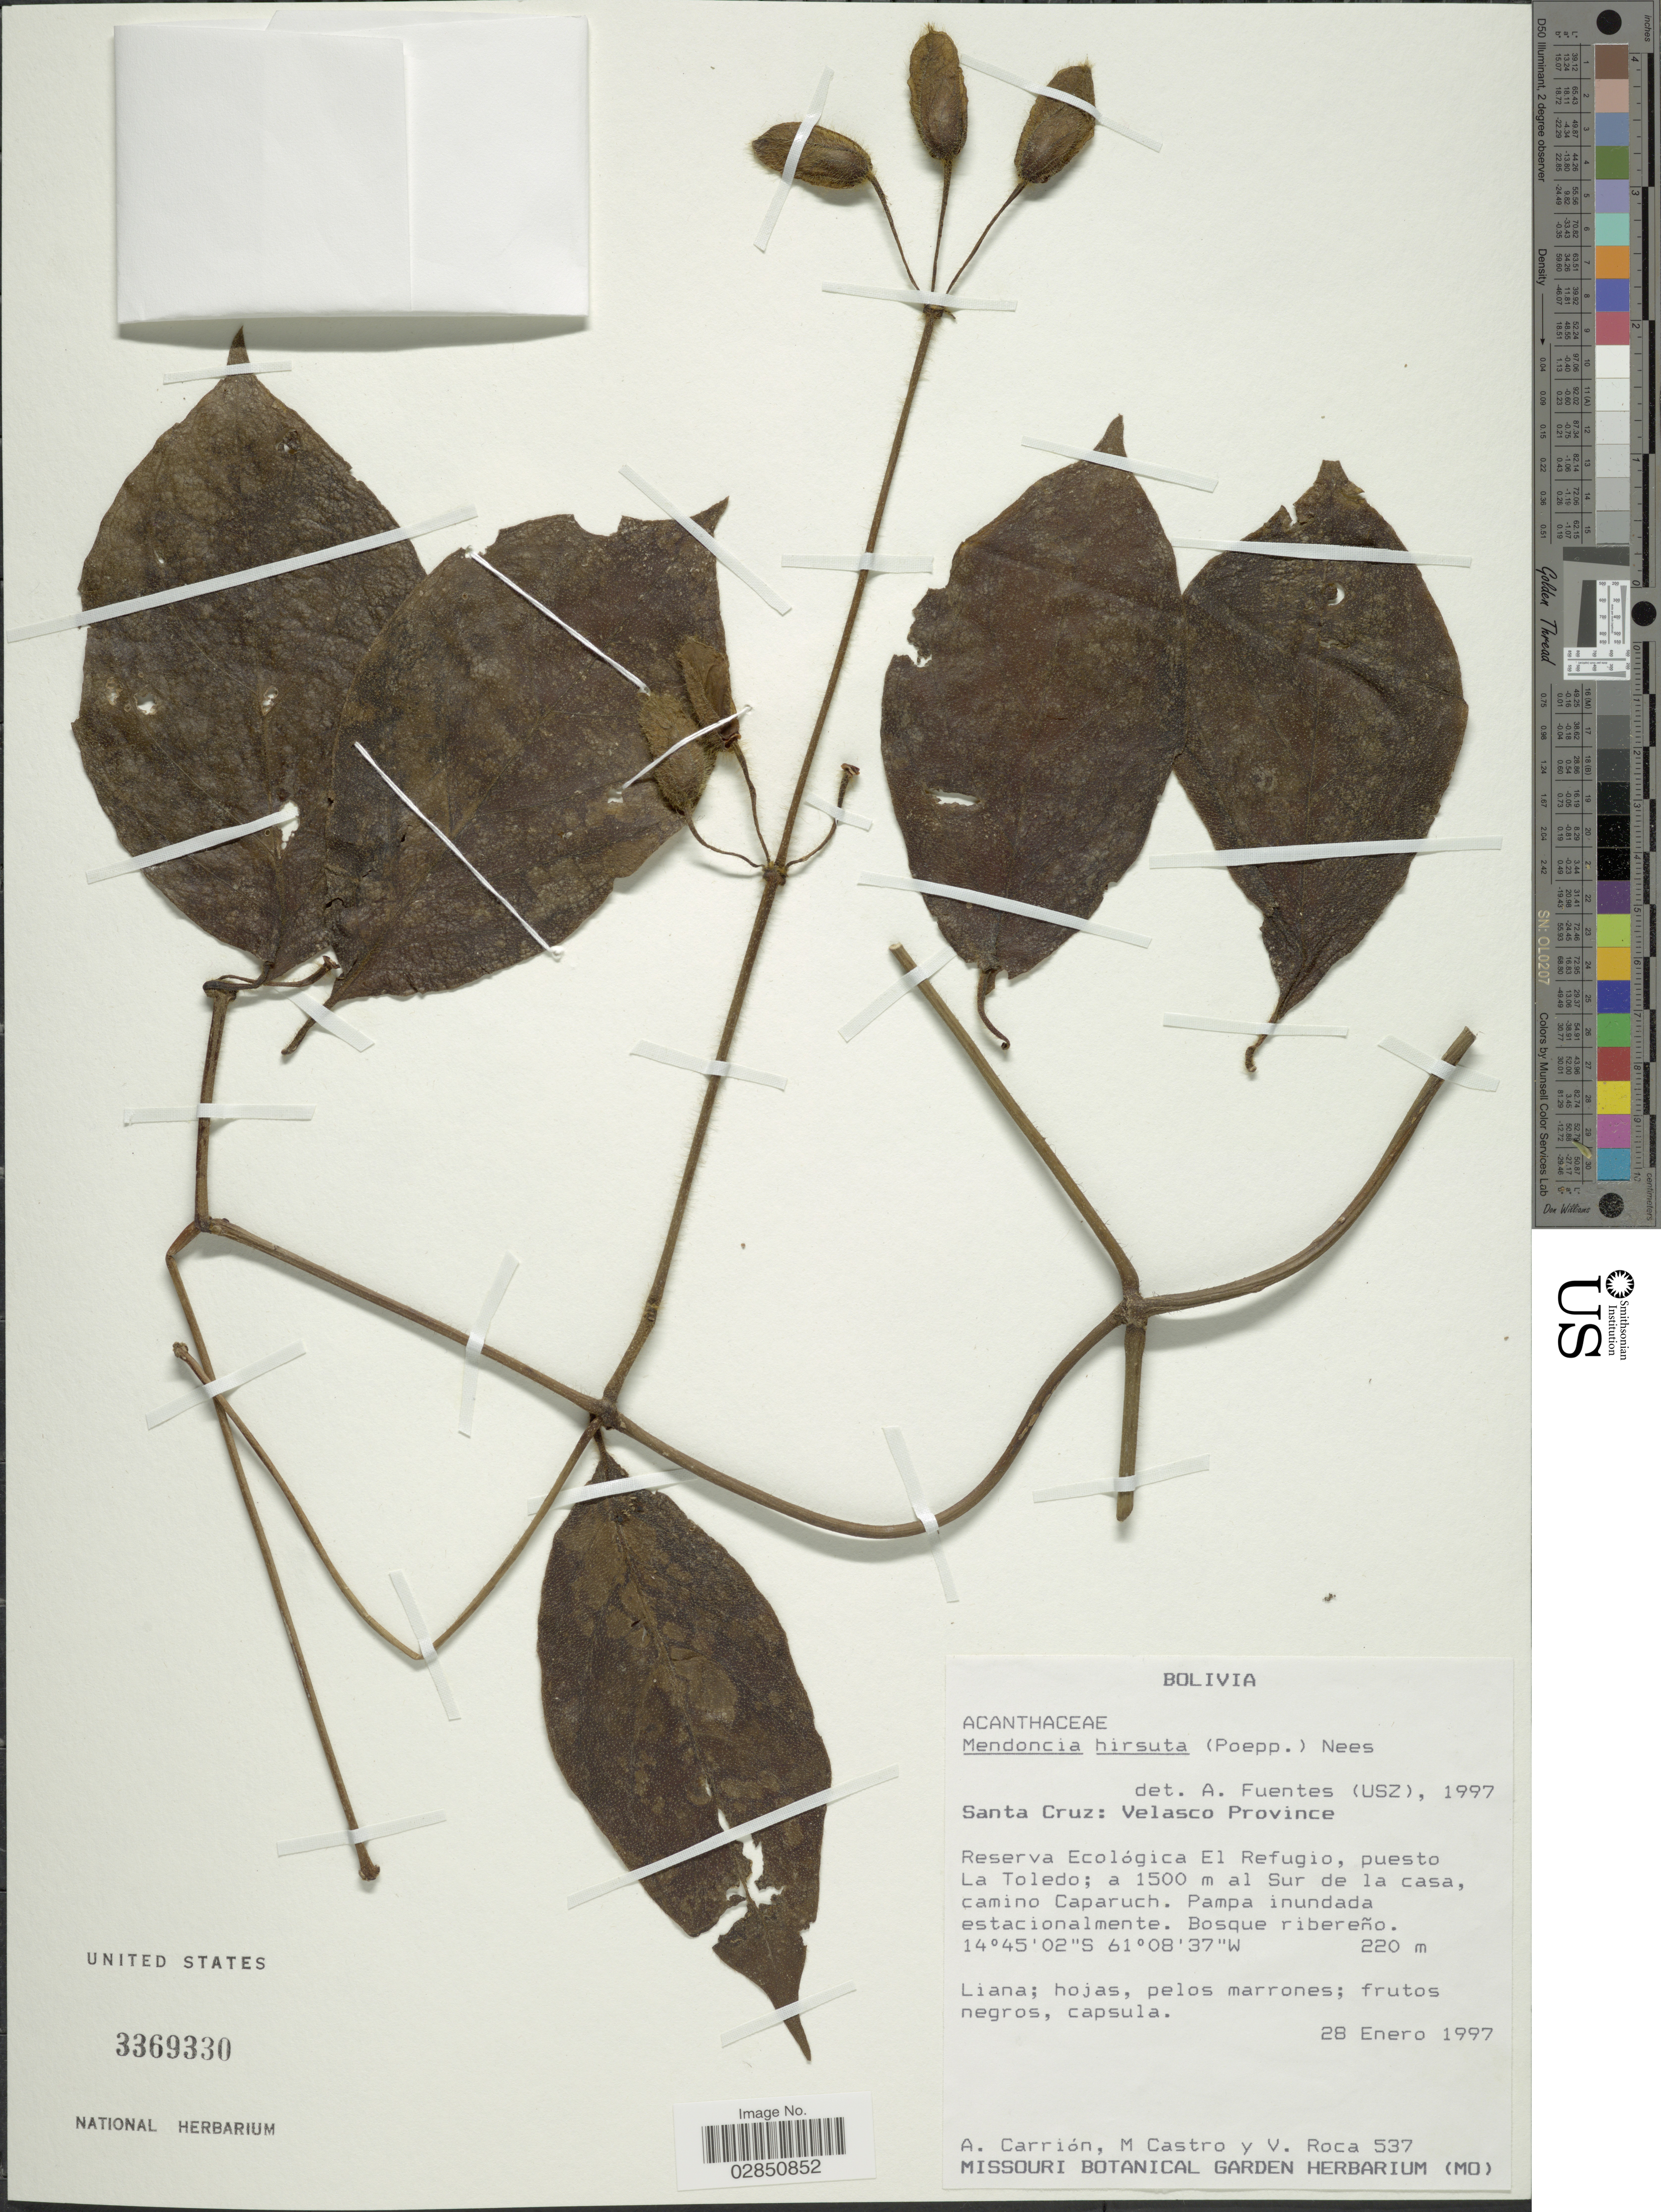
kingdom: Plantae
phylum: Tracheophyta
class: Magnoliopsida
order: Lamiales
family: Acanthaceae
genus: Mendoncia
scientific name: Mendoncia bivalvis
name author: (L. f.) Merr.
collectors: A. Carrión, M. Castro & V. Roca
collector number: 537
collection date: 1997-01-28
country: Bolivia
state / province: Santa Cruz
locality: Velasco Province. Reserva Ecológica El Refugio, puesto La Toledo; a 1500 m al Sur de la casa, camino Caparuch.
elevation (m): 220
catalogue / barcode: US 3369330